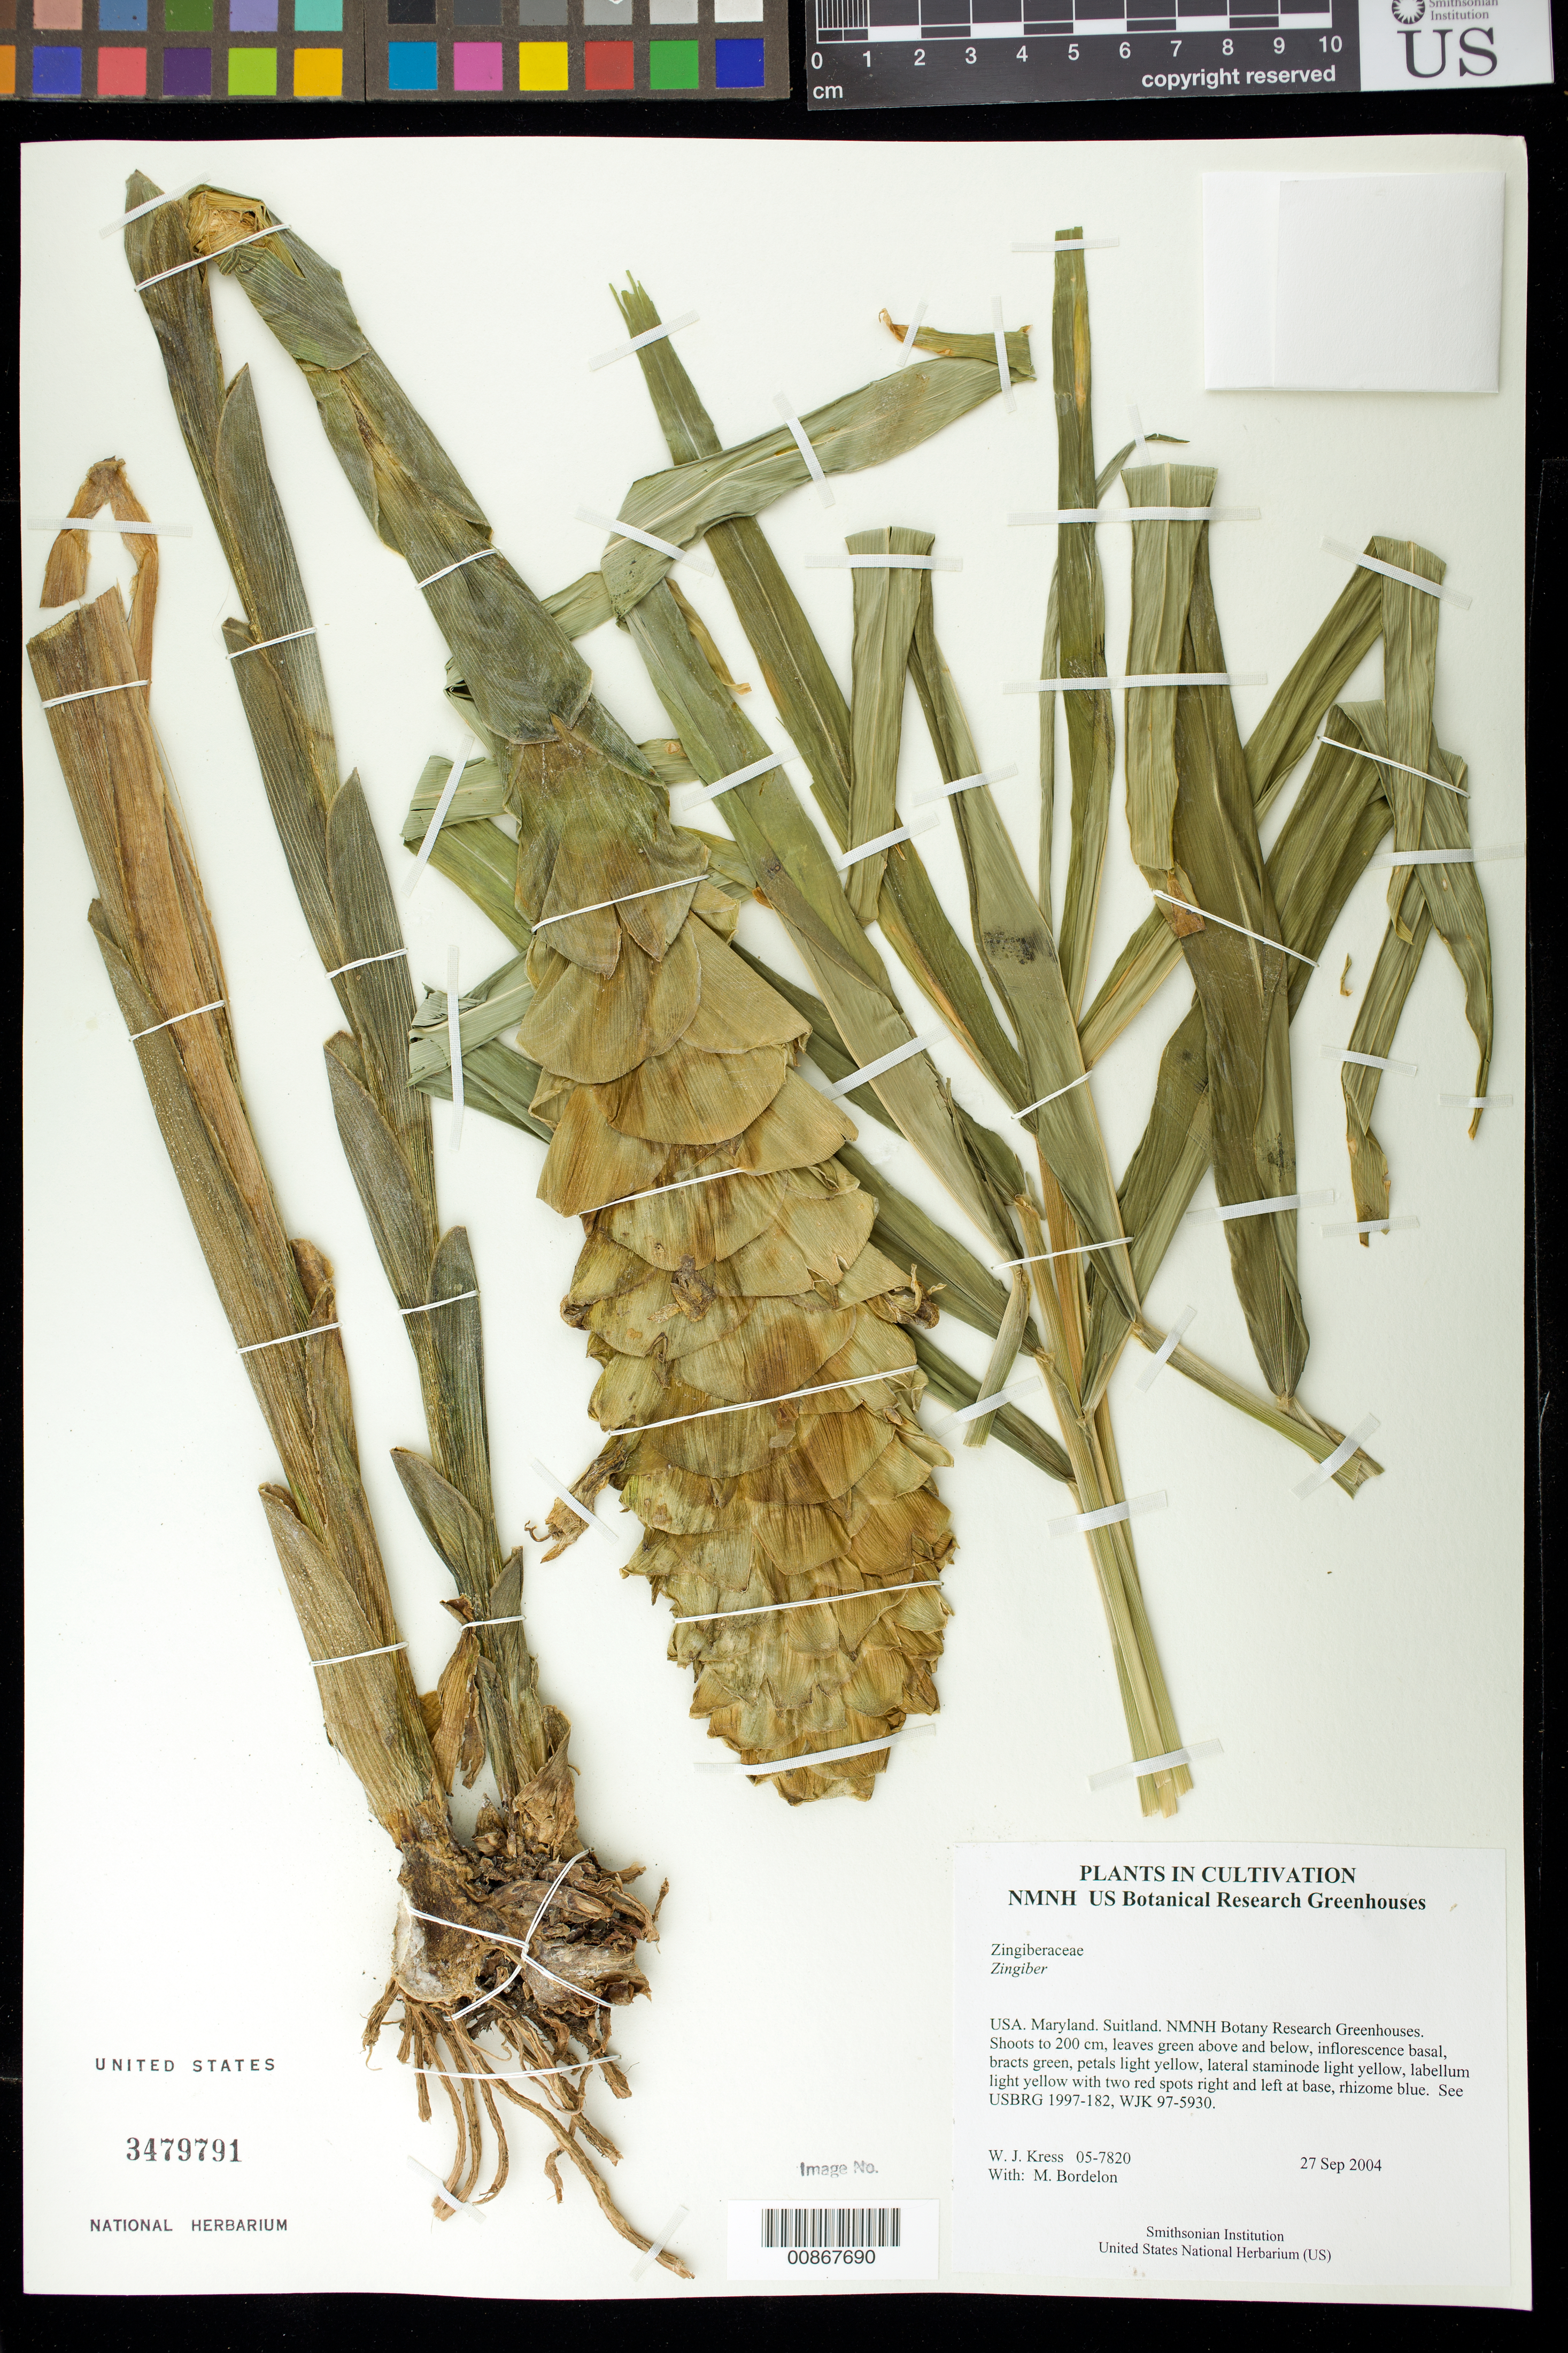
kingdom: Plantae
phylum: Tracheophyta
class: Liliopsida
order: Zingiberales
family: Zingiberaceae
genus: Zingiber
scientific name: Zingiber sp.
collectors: W. J. Kress & M. Bordelon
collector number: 05-7820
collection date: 2004-09-27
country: United States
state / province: Maryland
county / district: Prince George's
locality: NMNH Botany Research Greenhouses. Suitland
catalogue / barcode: US 3479791